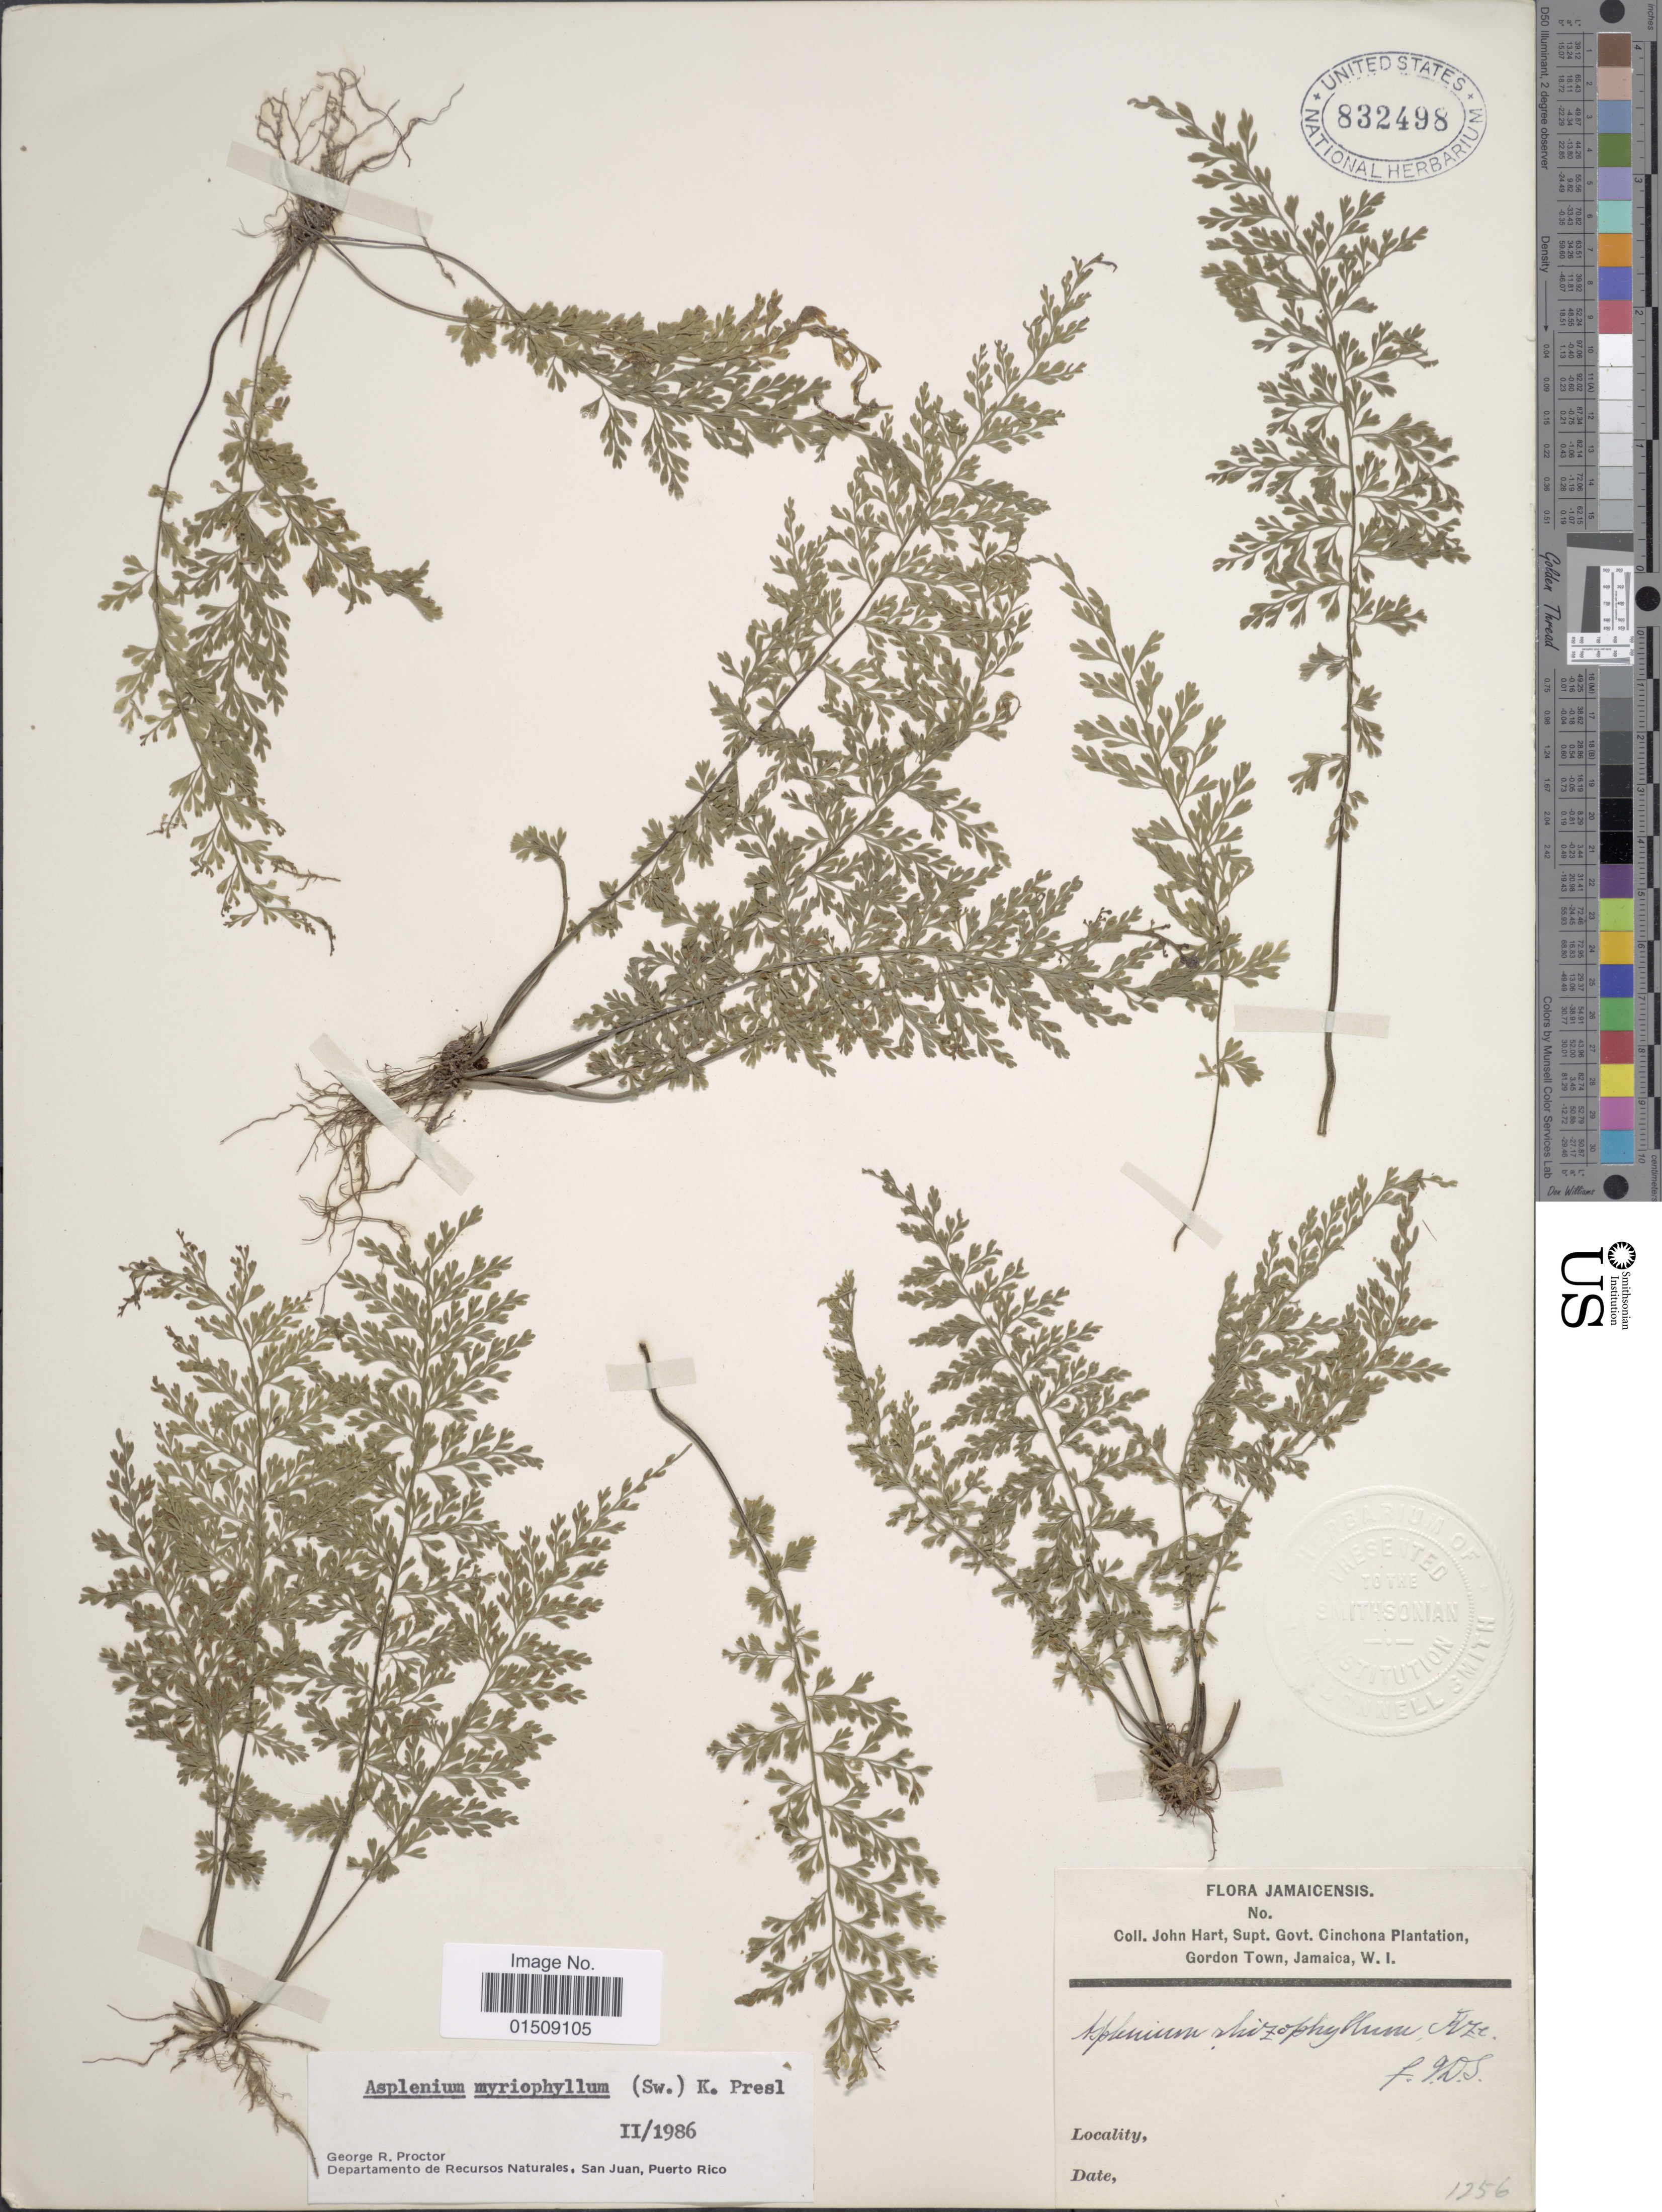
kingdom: Plantae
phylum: Tracheophyta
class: Polypodiopsida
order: Polypodiales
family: Aspleniaceae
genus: Asplenium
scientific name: Asplenium myriophyllum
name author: (Sw.) C. Presl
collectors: J. H. Hart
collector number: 1256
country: Jamaica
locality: Jamaicensis, Cinchona Plantation, Gordon Town, Jamaica, W.I.